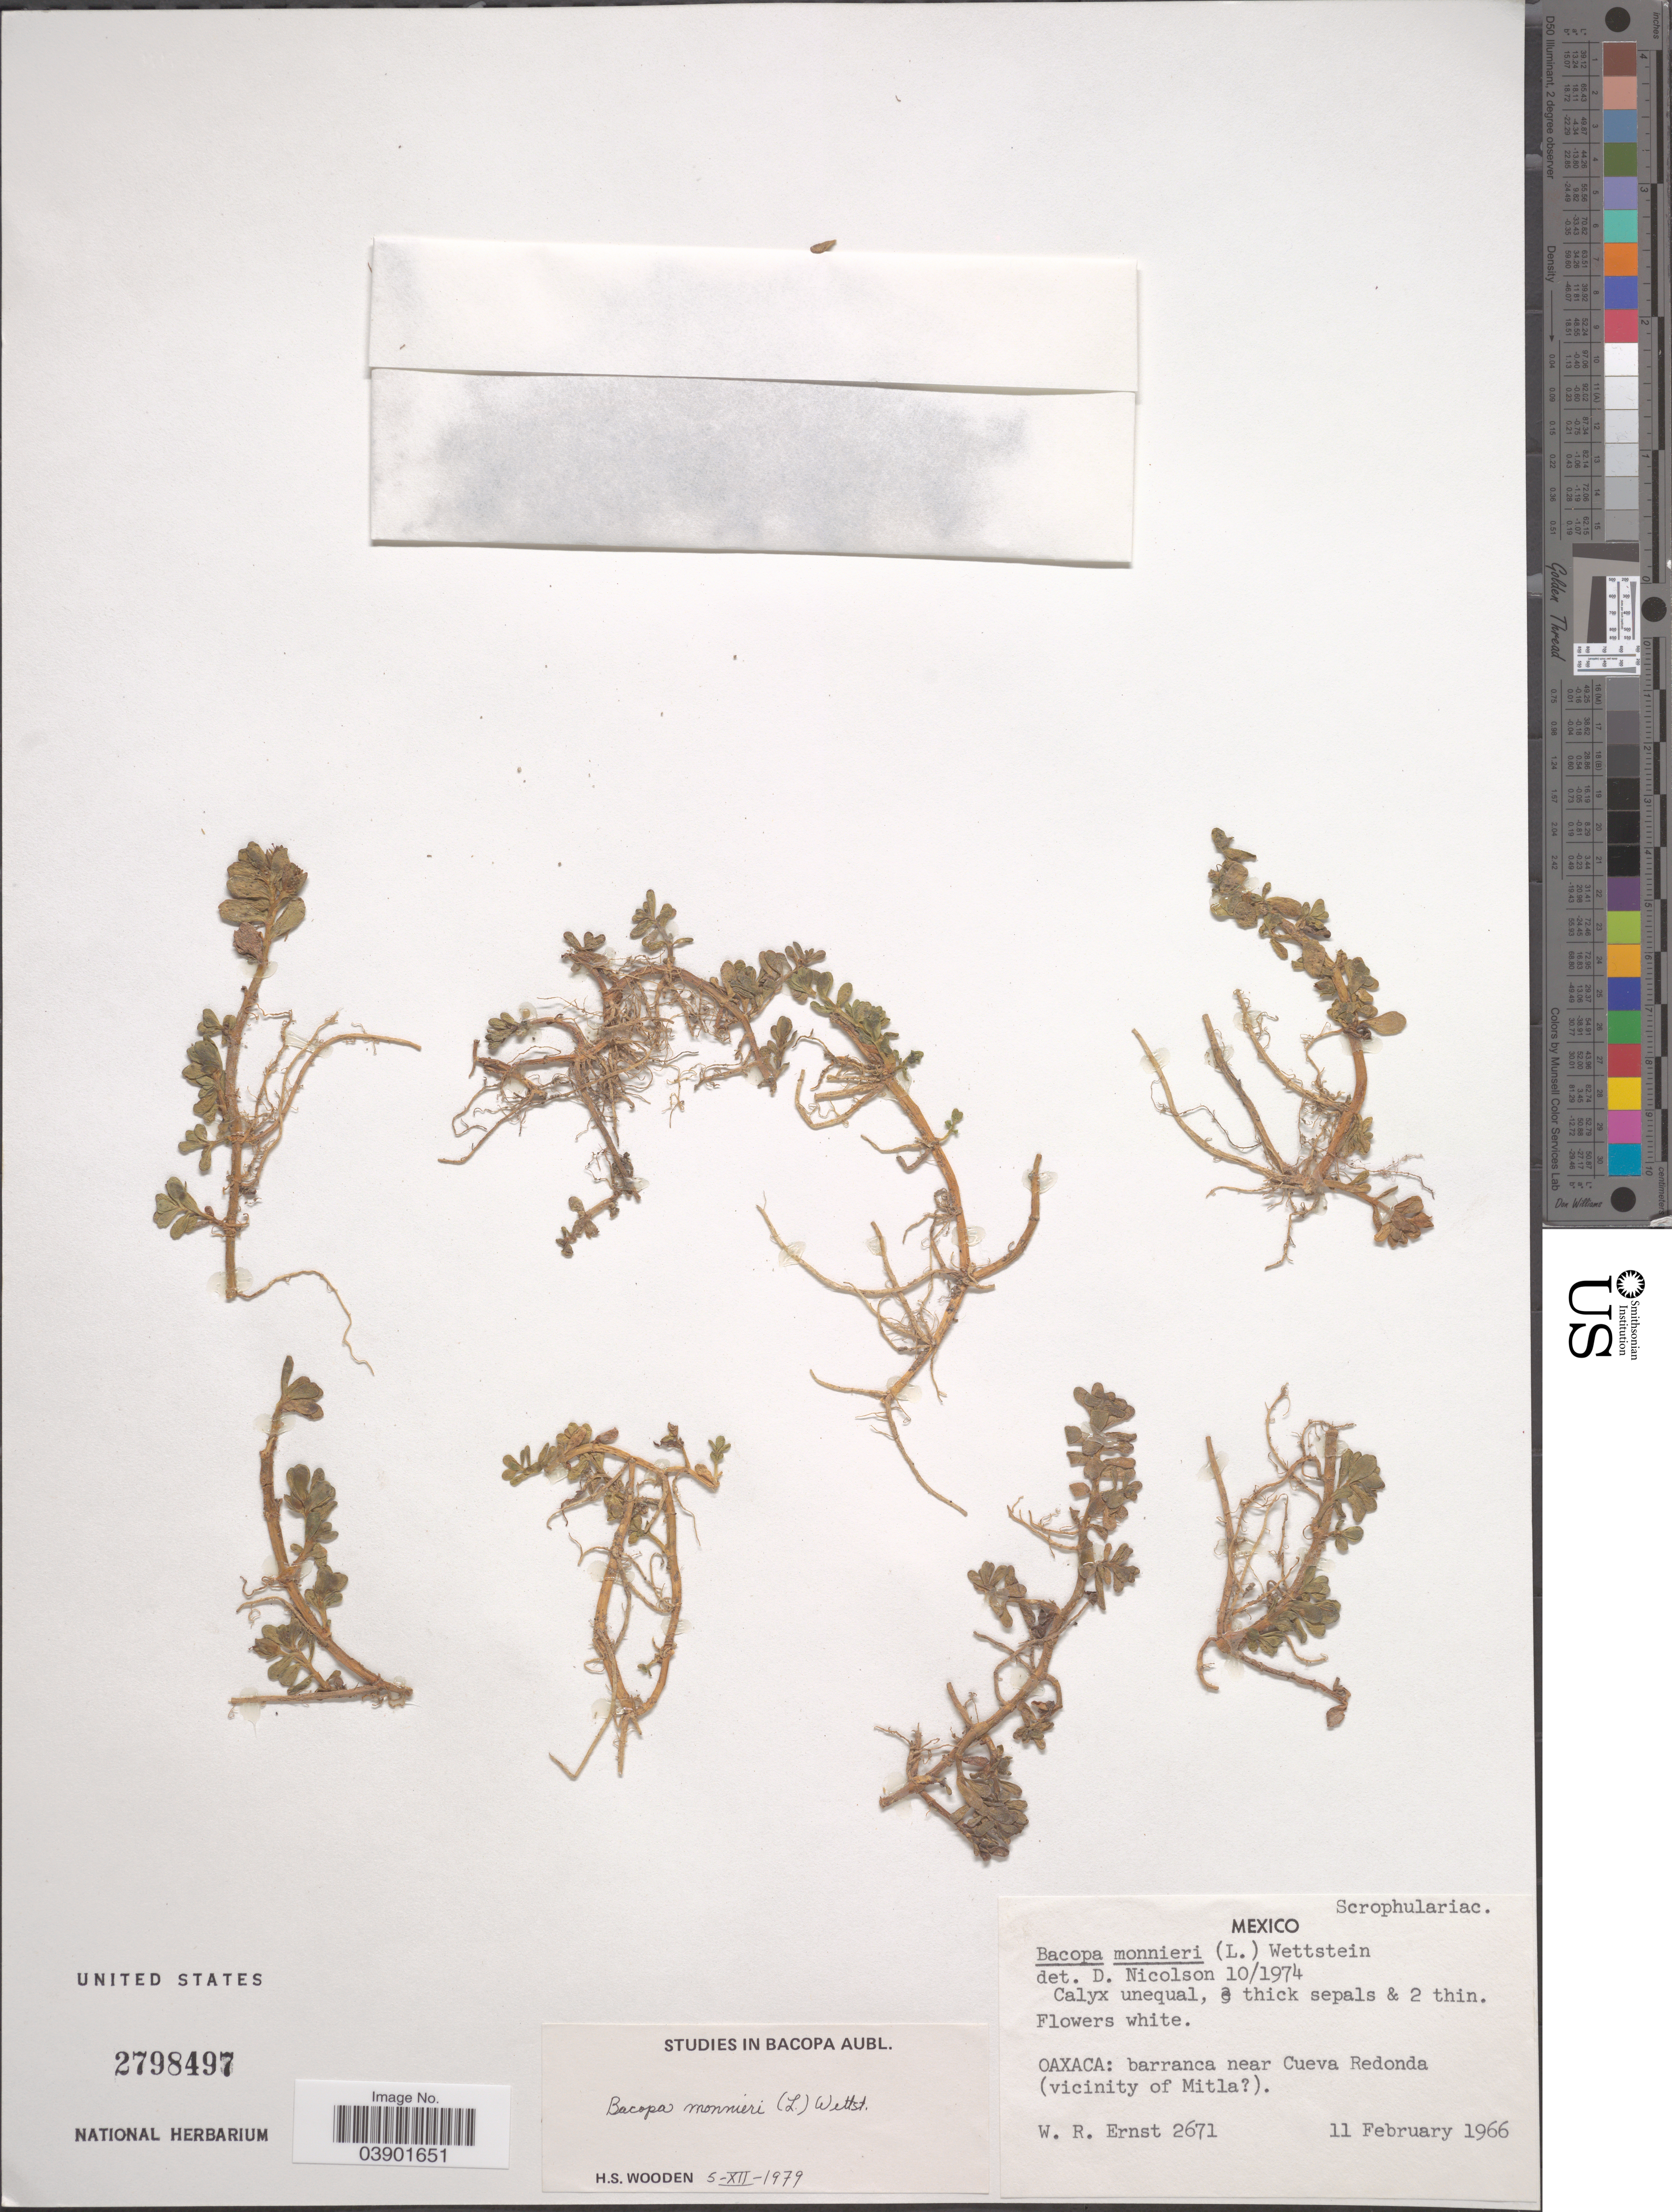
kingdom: Plantae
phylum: Tracheophyta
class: Magnoliopsida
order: Lamiales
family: Plantaginaceae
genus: Bacopa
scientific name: Bacopa monnieri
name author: (L.) Pennell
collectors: W. R. Ernst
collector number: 2671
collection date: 1966-02-11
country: Mexico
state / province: Oaxaca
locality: Barranca near Cueva Redonda (vicinity of Mitla [unsure placement]).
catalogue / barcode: US 2798497